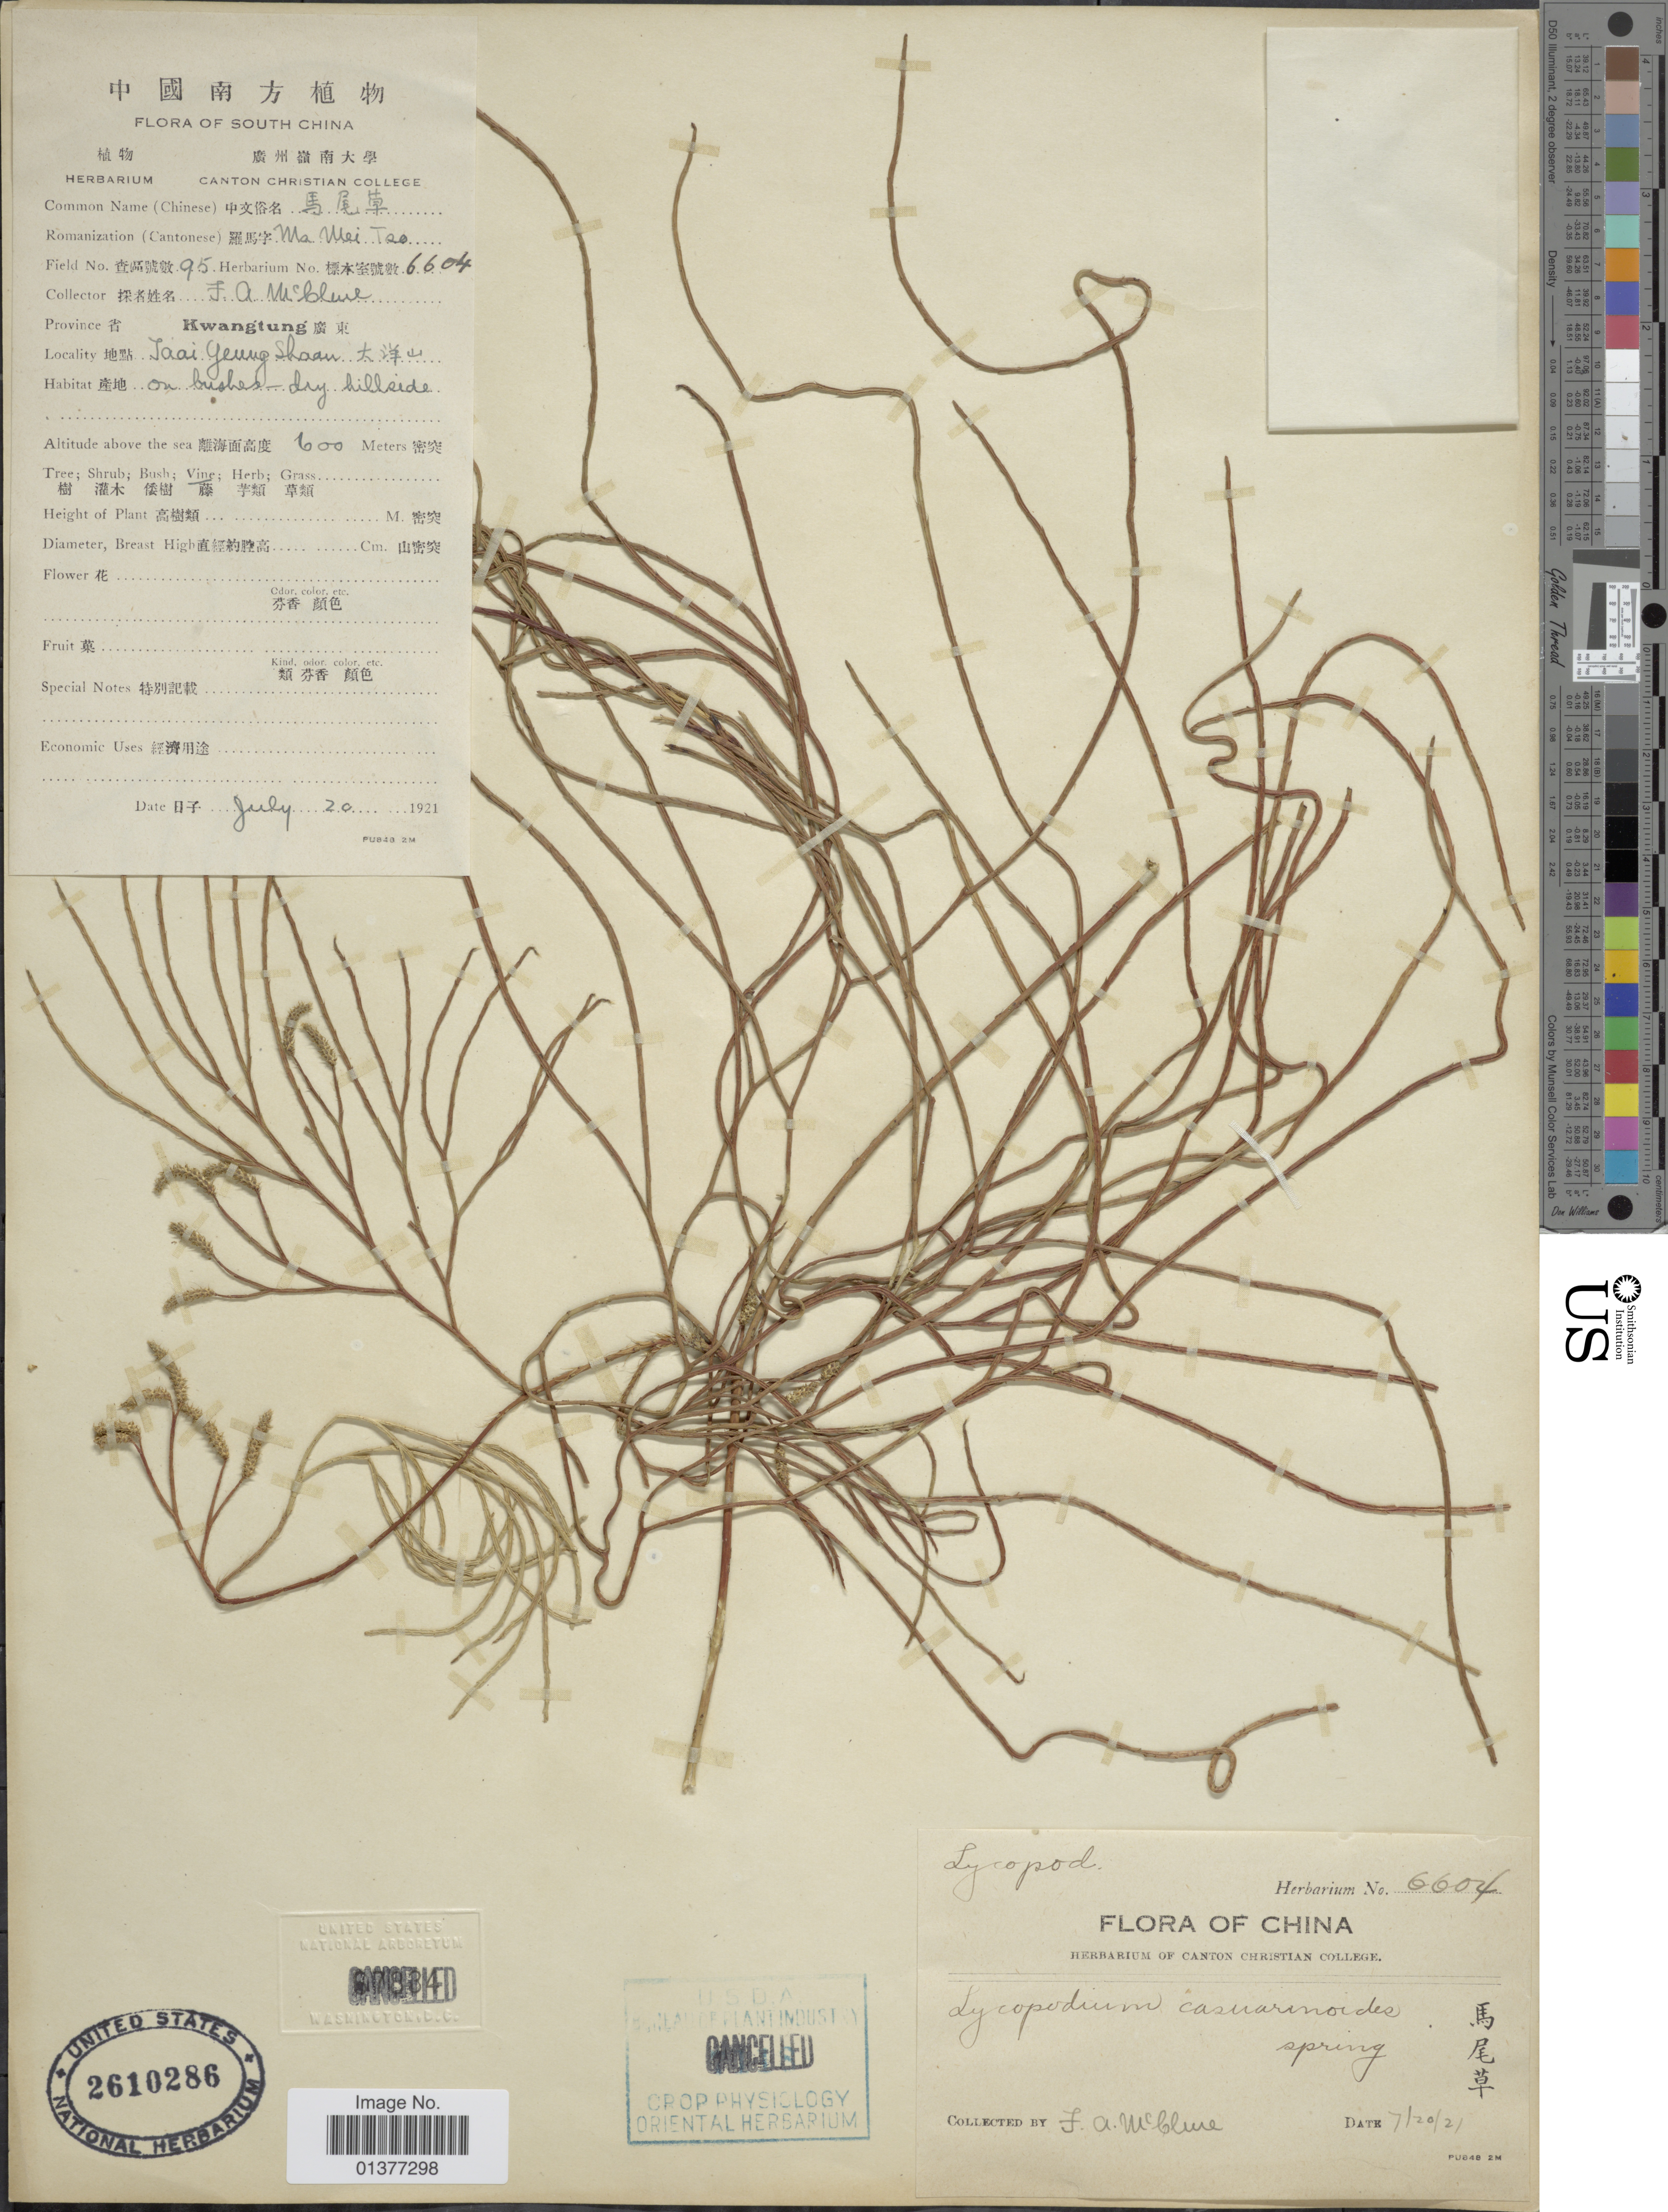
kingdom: Plantae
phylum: Tracheophyta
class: Lycopodiopsida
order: Lycopodiales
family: Lycopodiaceae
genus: Lycopodiastrum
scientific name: Lycopodiastrum casuarinoides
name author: (Spring) Holub ex R.D. Dixit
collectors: F. A. McClure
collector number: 95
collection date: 1921-07-20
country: China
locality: South China, Jaai Yeung Shaan, on bushes-dry hillside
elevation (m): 600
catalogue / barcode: US 2610286